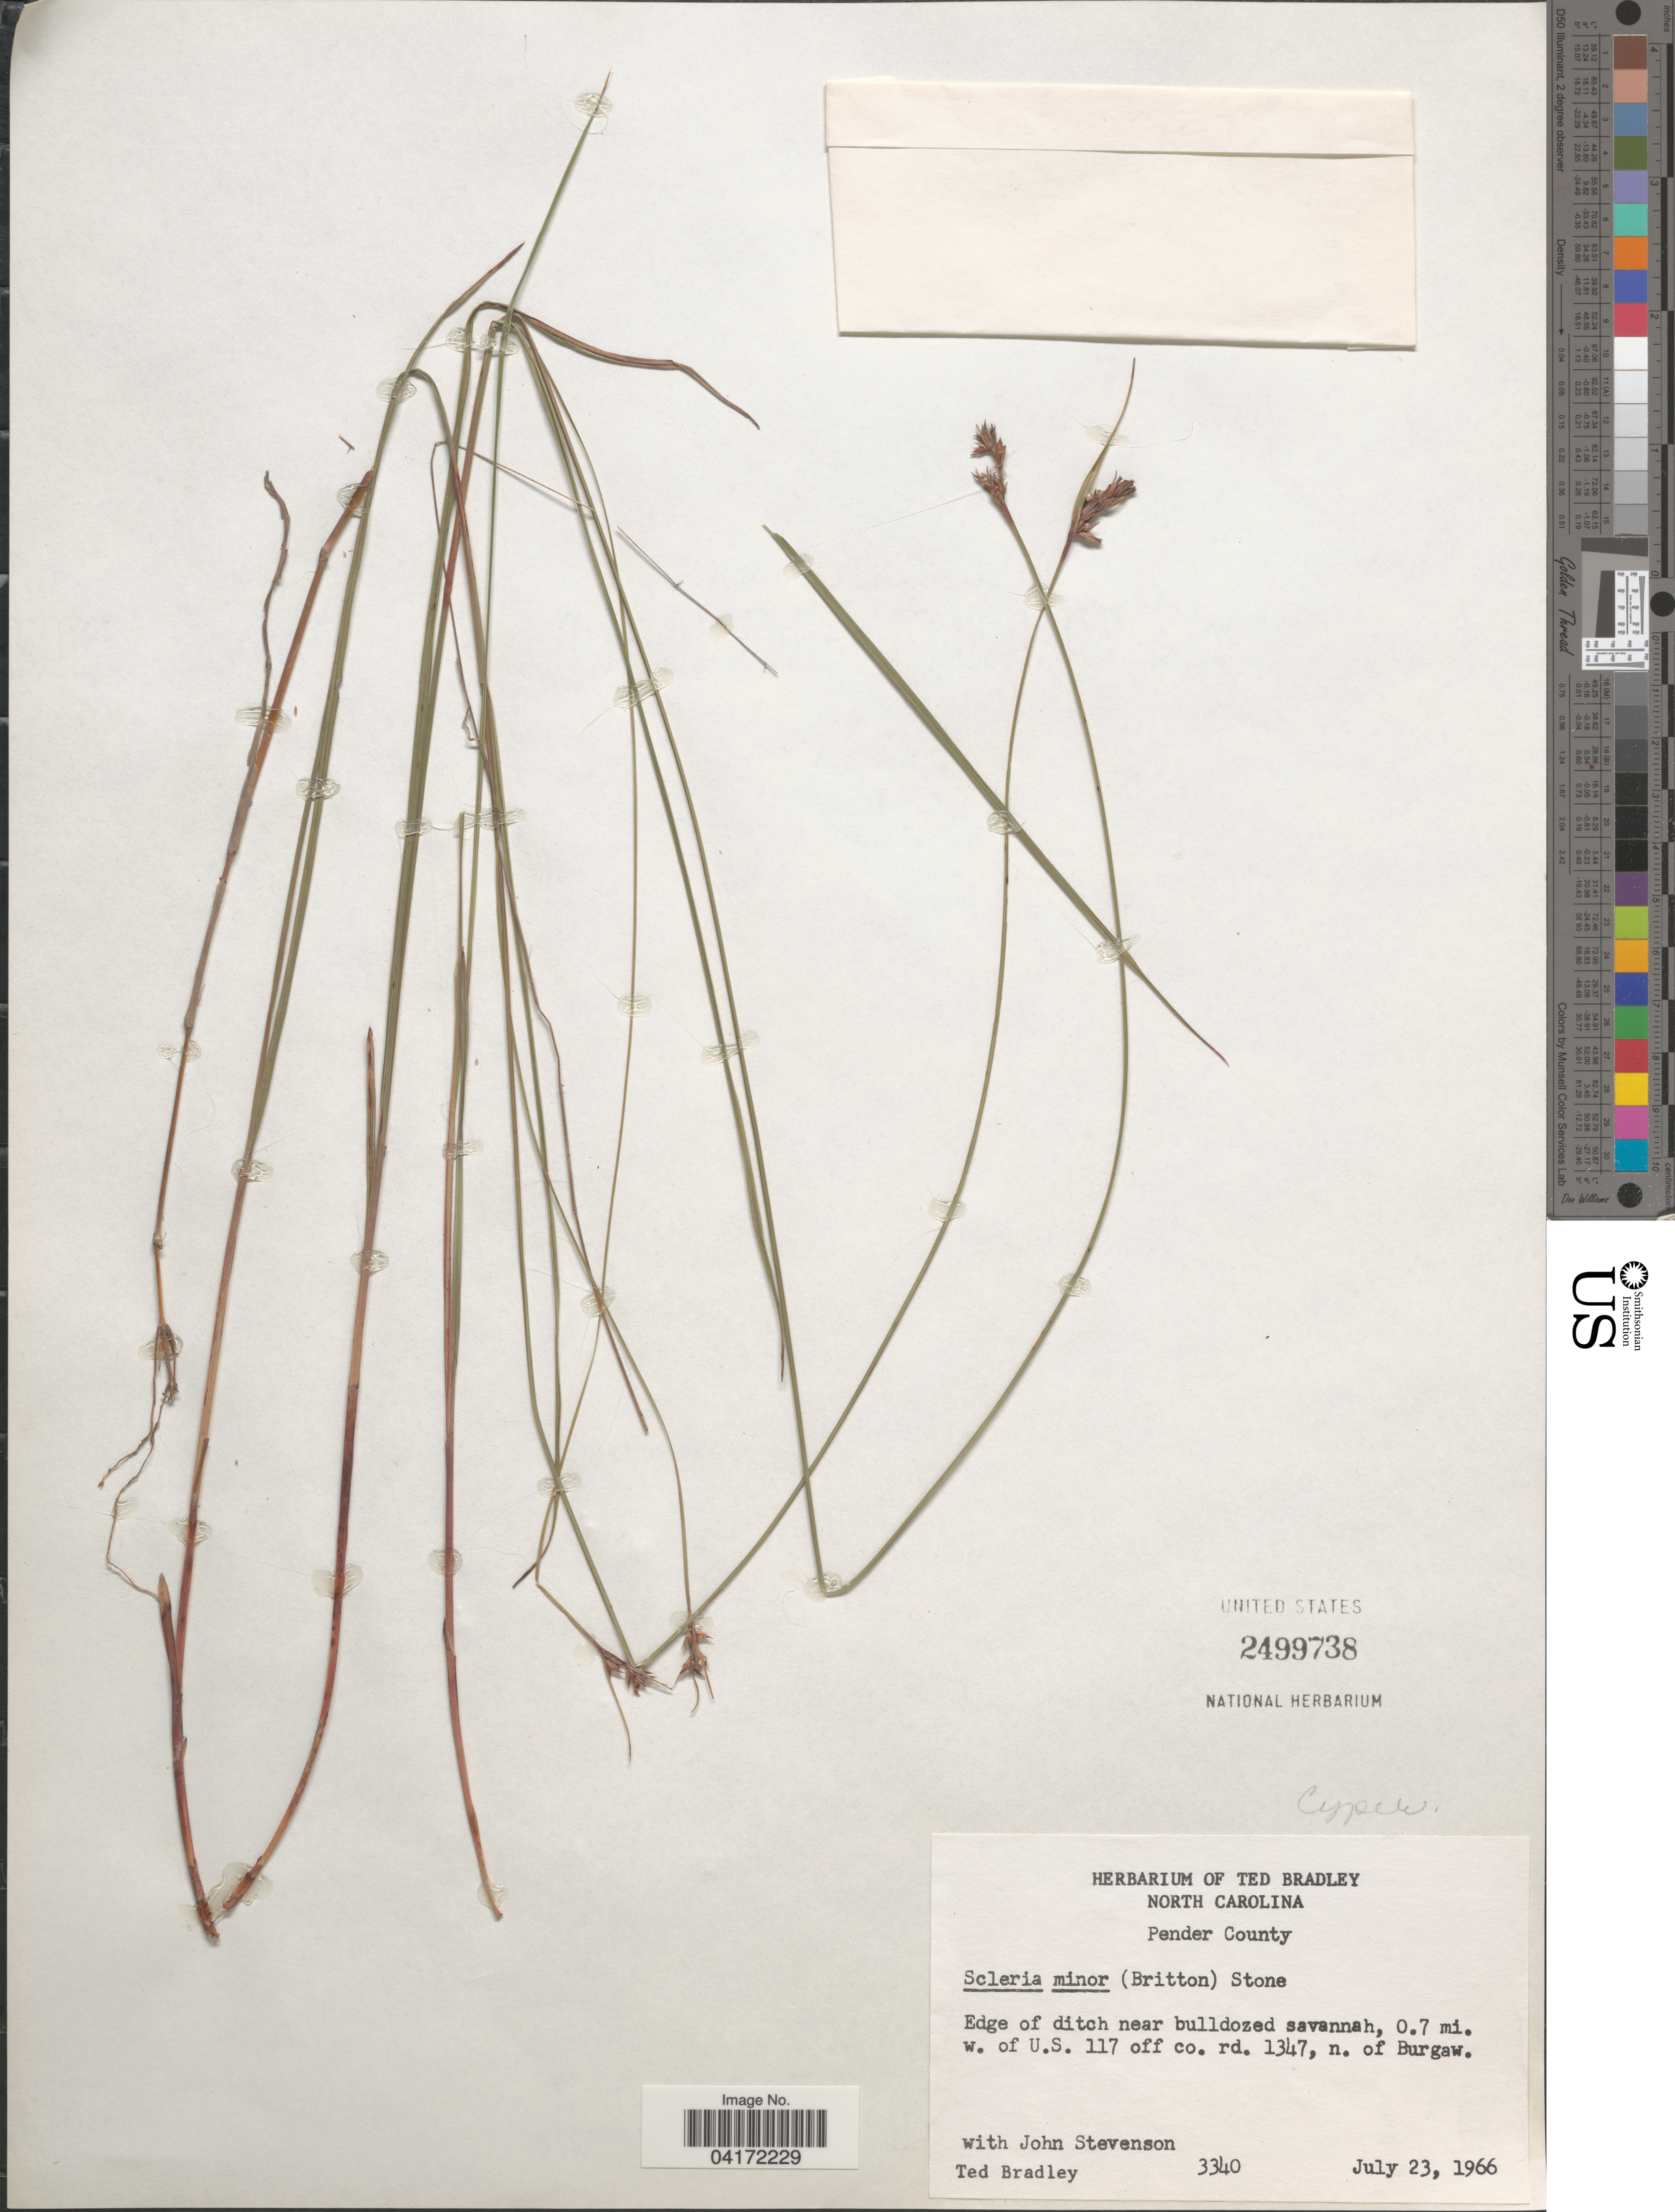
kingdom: Plantae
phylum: Tracheophyta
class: Liliopsida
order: Poales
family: Cyperaceae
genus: Scleria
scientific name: Scleria minor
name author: (Britton) W. Stone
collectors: T. Bradley & J. Stevenson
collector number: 3340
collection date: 1966-07-23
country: United States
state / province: North Carolina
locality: Pender County. Near bulldozed savannah, 0.7 mi. w. of U.S. 117 off co. rd. 1347, n. of Burgaw.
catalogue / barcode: US 2499738